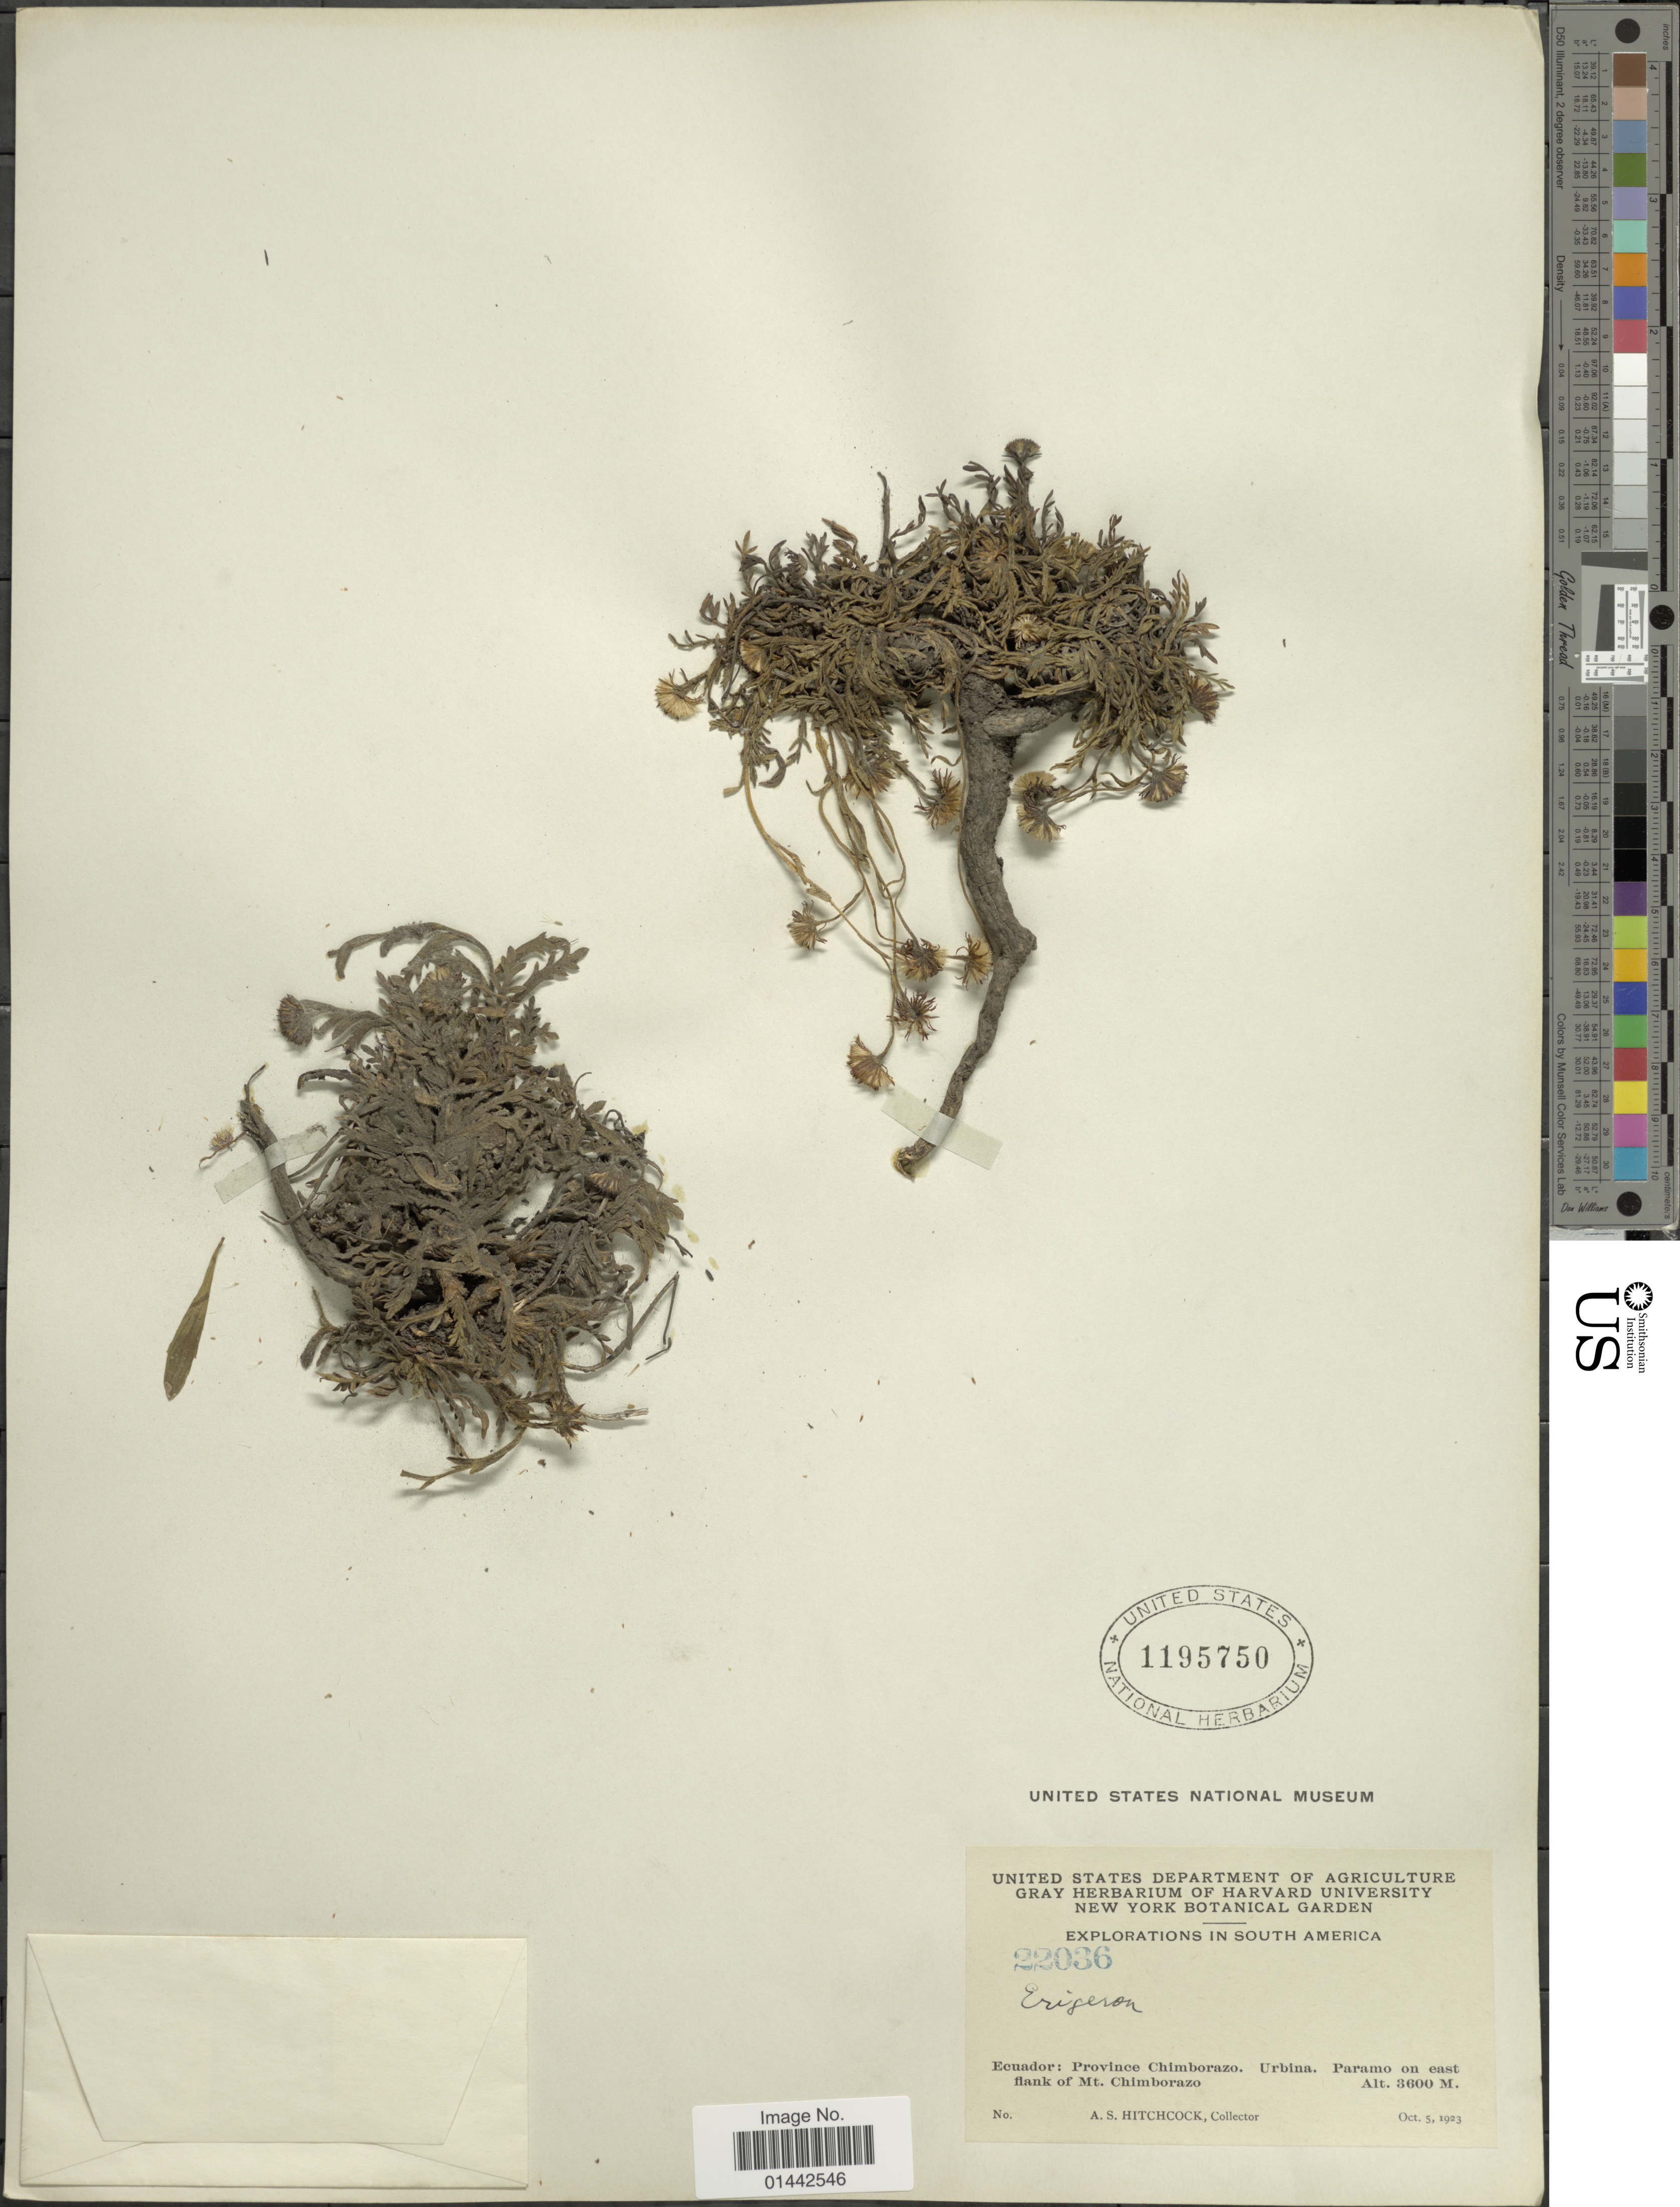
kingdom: Plantae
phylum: Tracheophyta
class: Magnoliopsida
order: Asterales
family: Asteraceae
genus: Erigeron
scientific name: Erigeron sp.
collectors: A. S. Hitchcock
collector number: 22036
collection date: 1923-10-05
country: Ecuador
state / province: Chimborazo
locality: Urbina, Paramo on east flank of Mt. Chimborazo.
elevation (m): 3600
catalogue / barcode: US 1195750